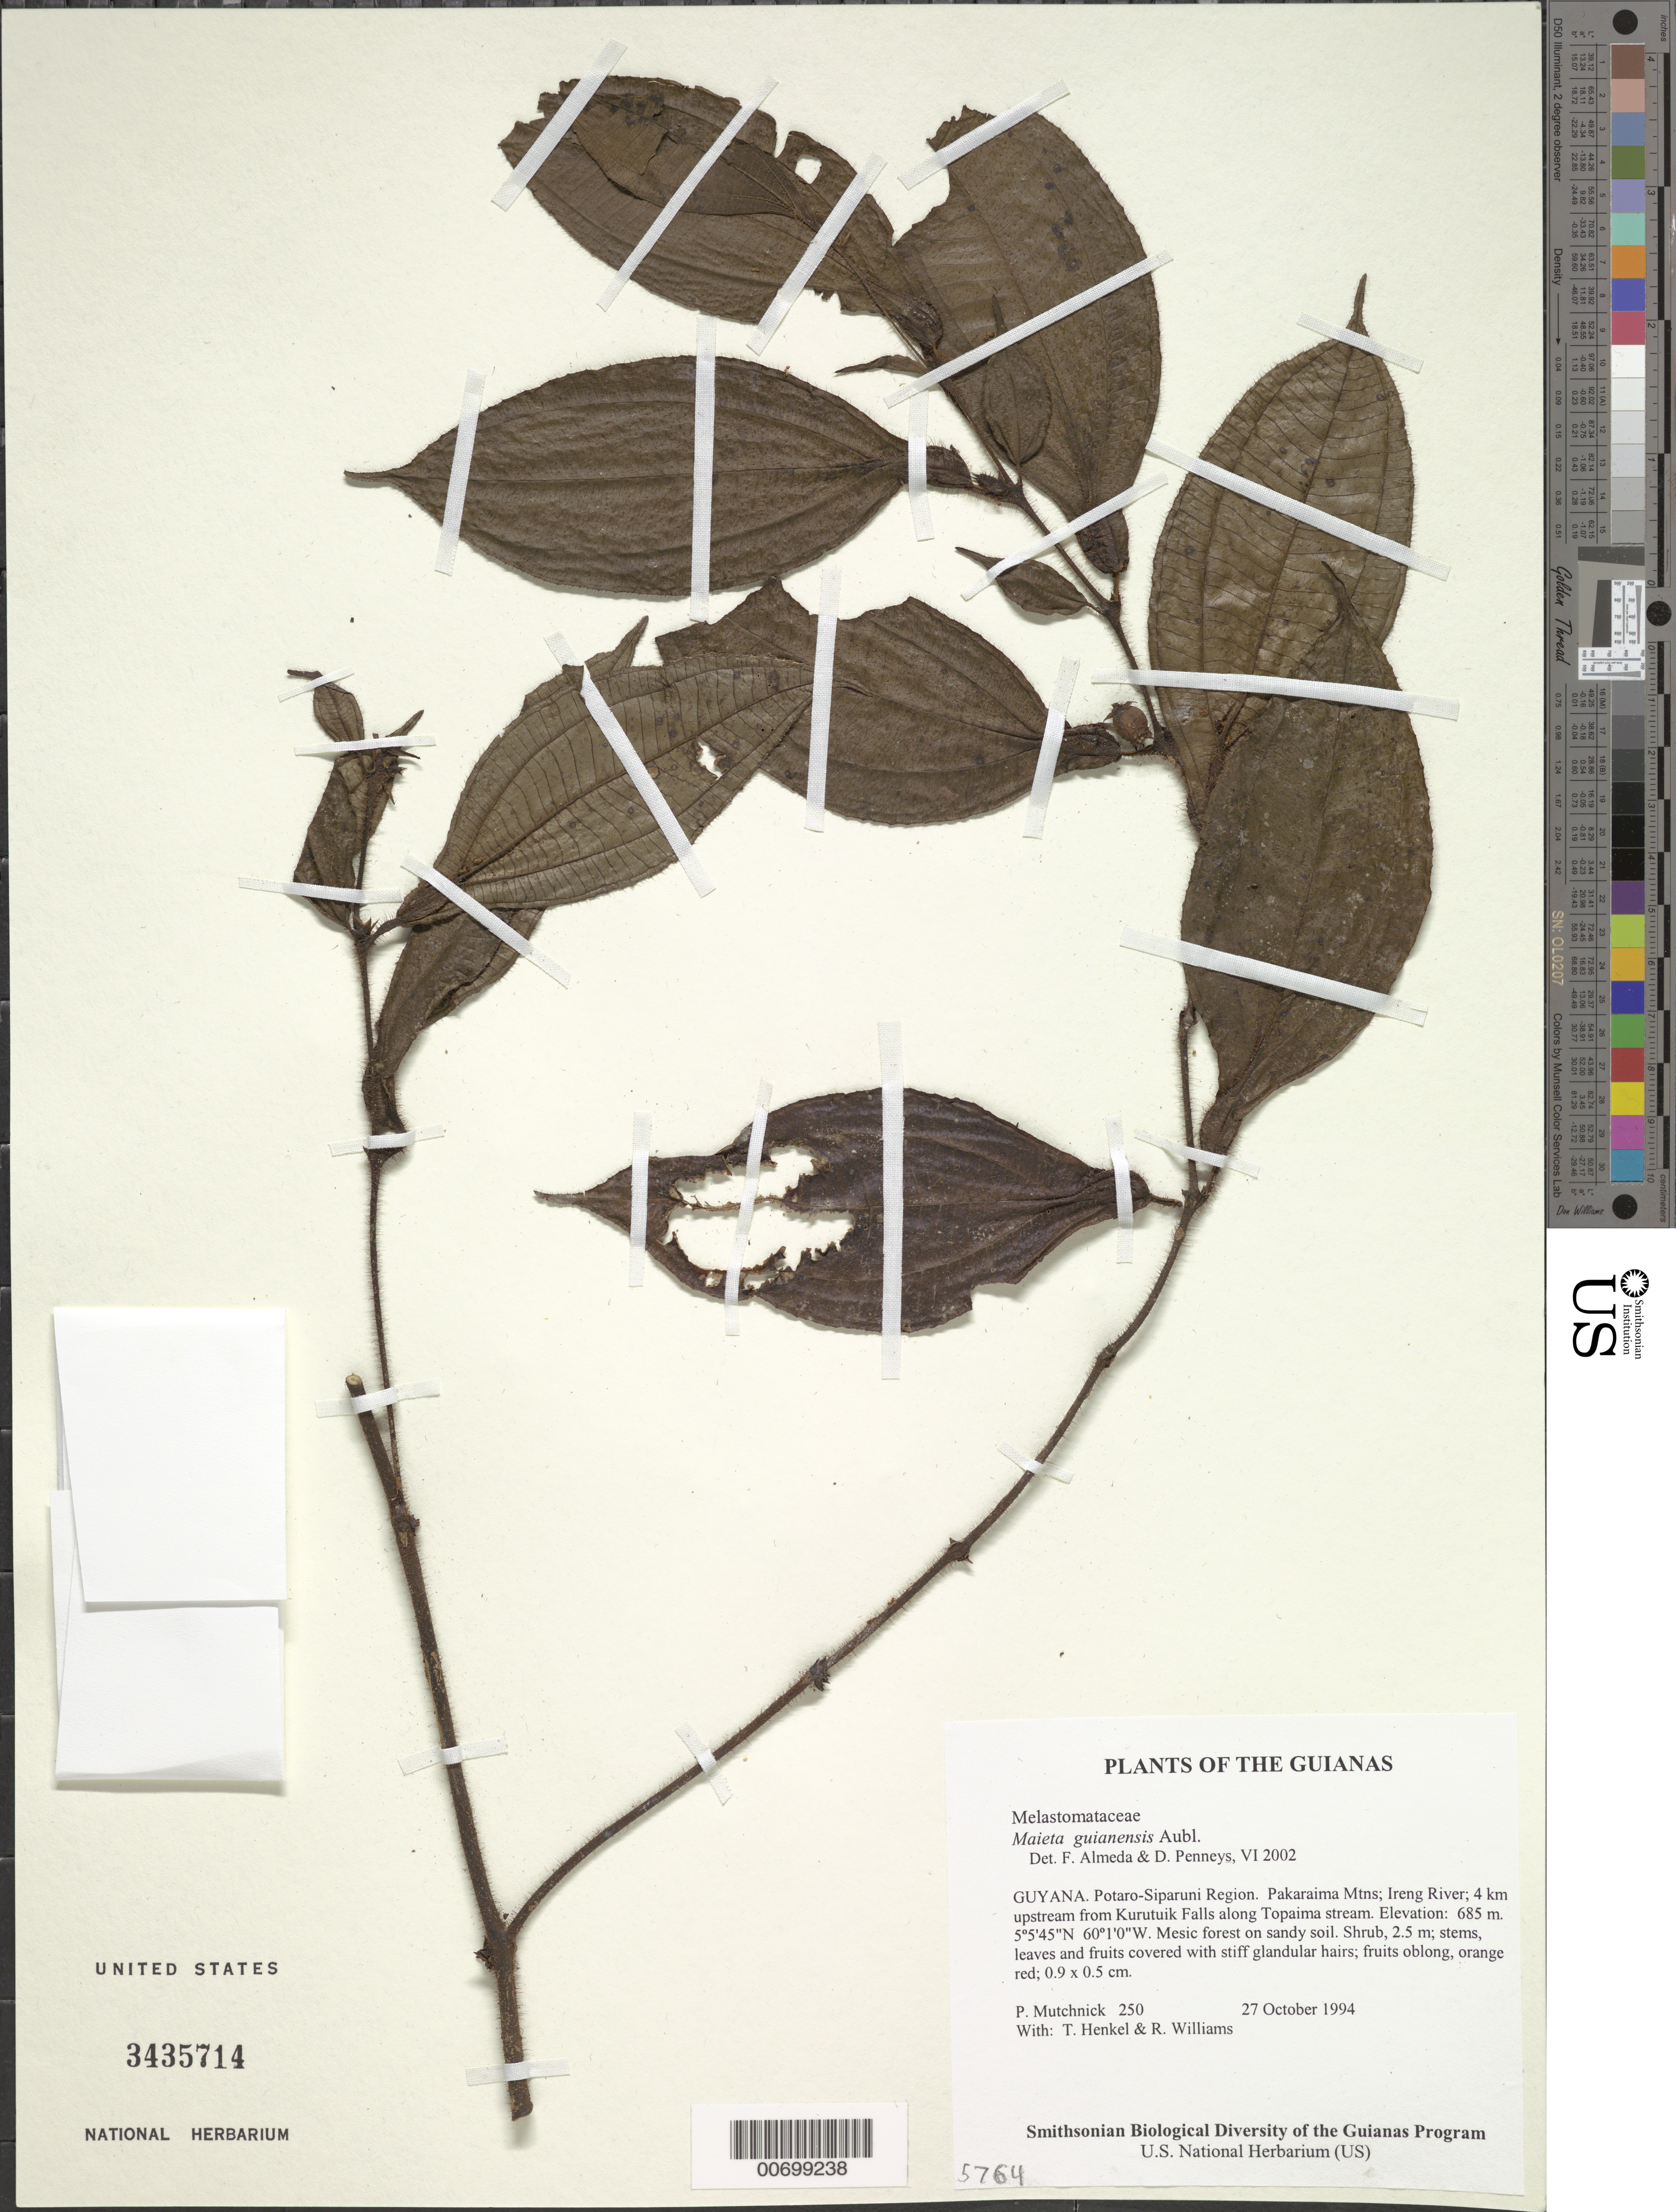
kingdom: Plantae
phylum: Tracheophyta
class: Magnoliopsida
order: Myrtales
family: Melastomataceae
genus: Maieta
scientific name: Maieta guianensis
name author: Aubl.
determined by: Almeda, F.; Penneys, D. S.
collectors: P. Mutchnick, T. Henkel & R. Williams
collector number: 250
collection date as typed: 27 October 1994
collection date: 1994-10-27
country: Guyana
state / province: Potaro-Siparuni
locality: Pakaraima Mtns; Ireng River; 4 km upstream from Kurutuik Falls along Topaima stream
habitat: Mesic forest on sandy soil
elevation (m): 685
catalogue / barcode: US 3435714